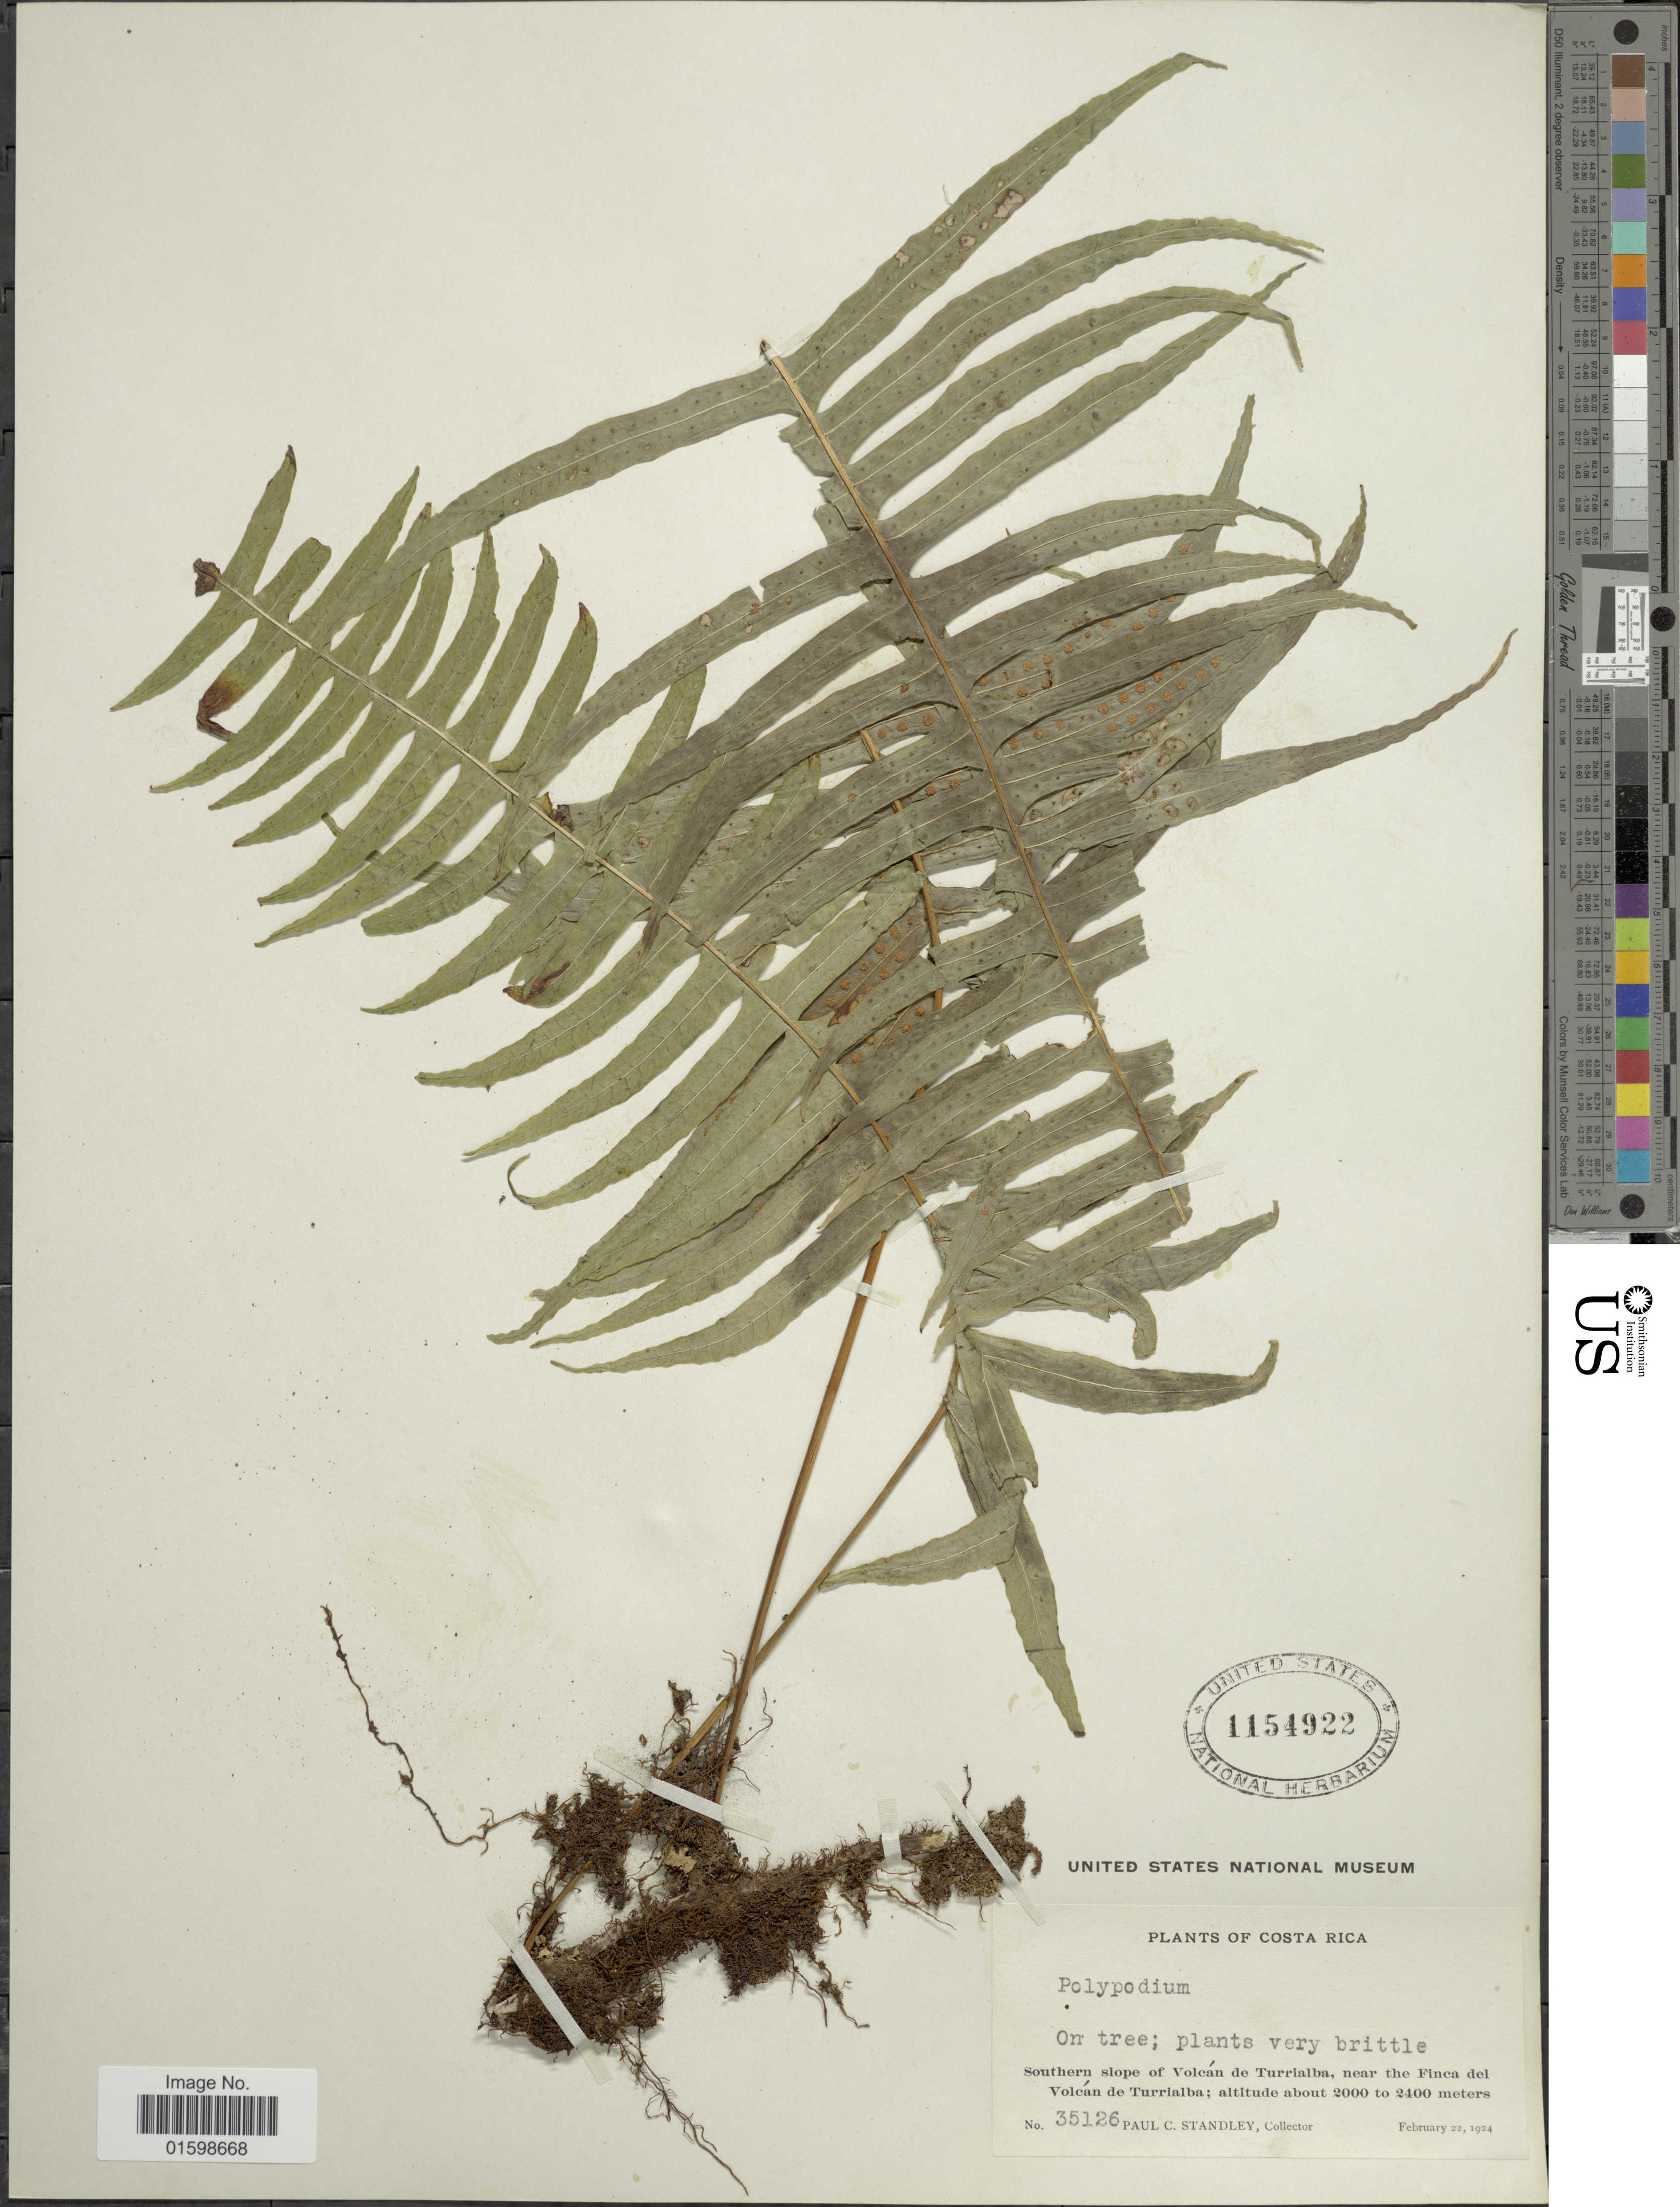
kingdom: Plantae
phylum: Tracheophyta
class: Polypodiopsida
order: Polypodiales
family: Polypodiaceae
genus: Pleopeltis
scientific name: Pleopeltis wiesbaurii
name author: (Sodiro) Lellinger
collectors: P. C. Standley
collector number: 35126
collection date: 1924-02-22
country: Costa Rica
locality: Southern slope of Volcán de Turrialba, near the Finca del Volcán de Turrialba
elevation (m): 2000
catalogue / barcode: US 1154922